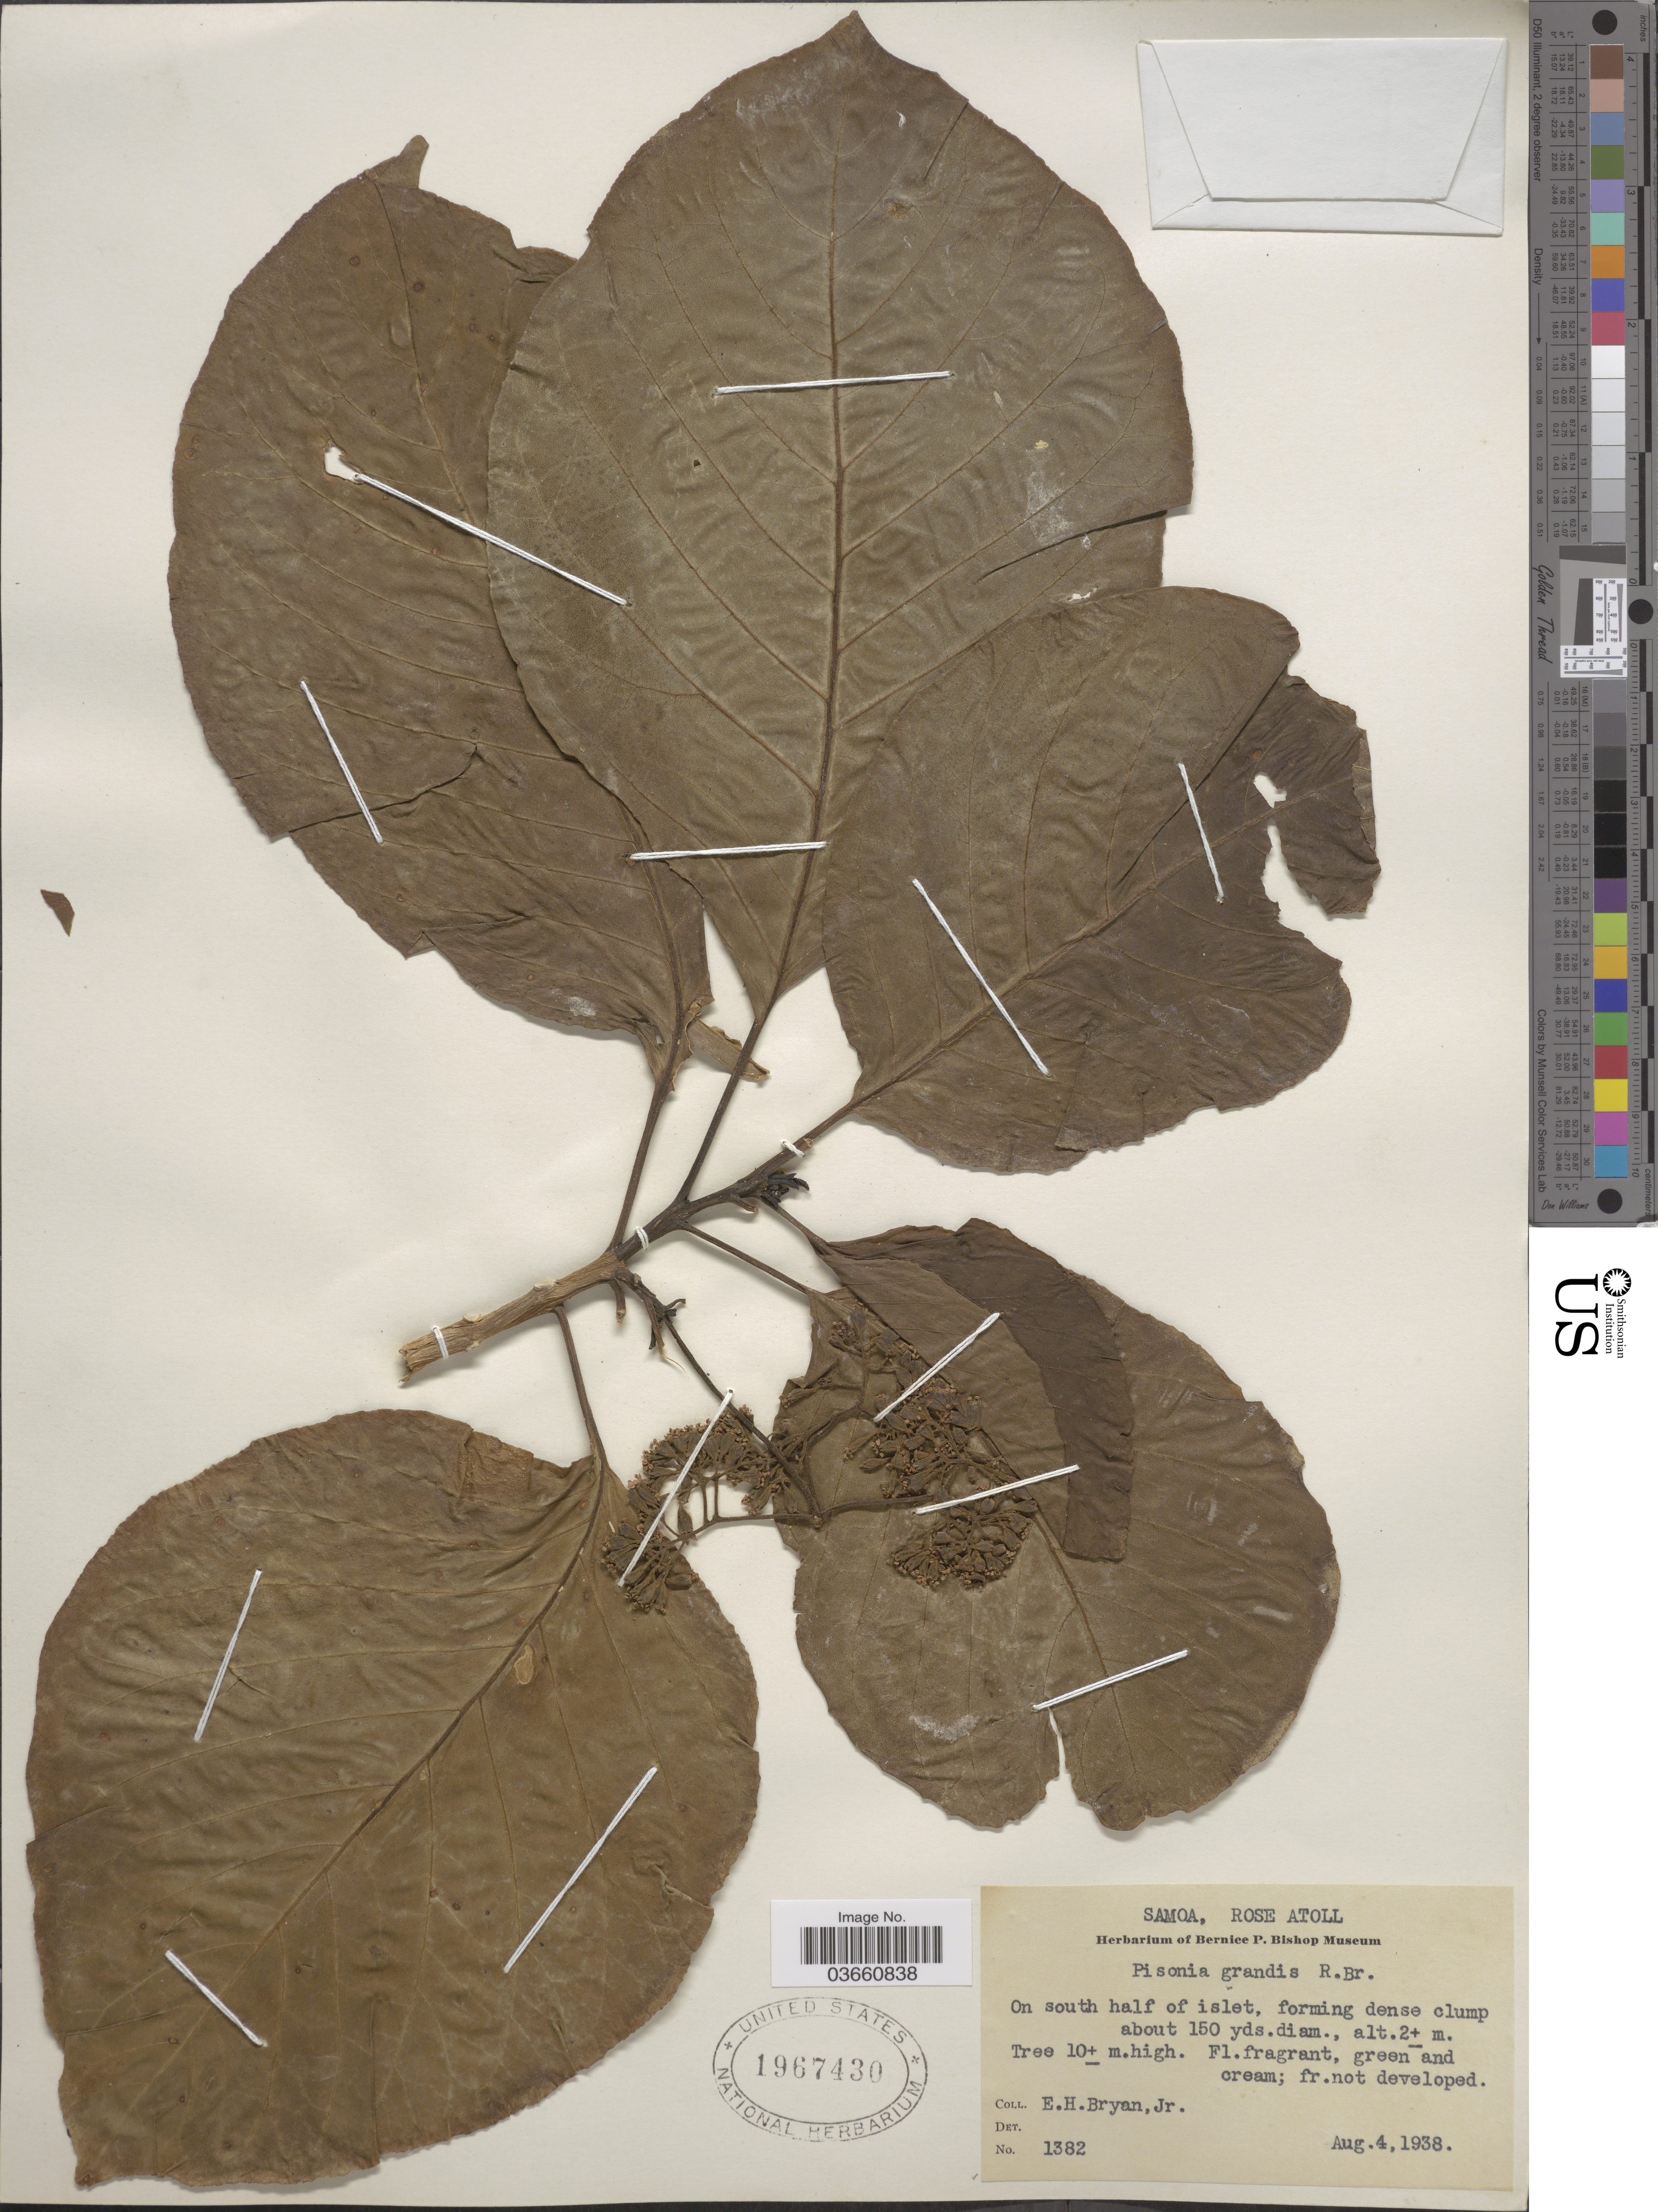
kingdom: Plantae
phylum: Tracheophyta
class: Magnoliopsida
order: Caryophyllales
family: Nyctaginaceae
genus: Pisonia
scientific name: Pisonia grandis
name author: R. Br.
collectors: E. Bryan Jr.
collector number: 1382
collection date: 1938-08-04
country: American Samoa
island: Rose Atoll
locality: Samoa, Rose Atoll. On south half of islet.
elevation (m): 2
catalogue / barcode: US 1967430